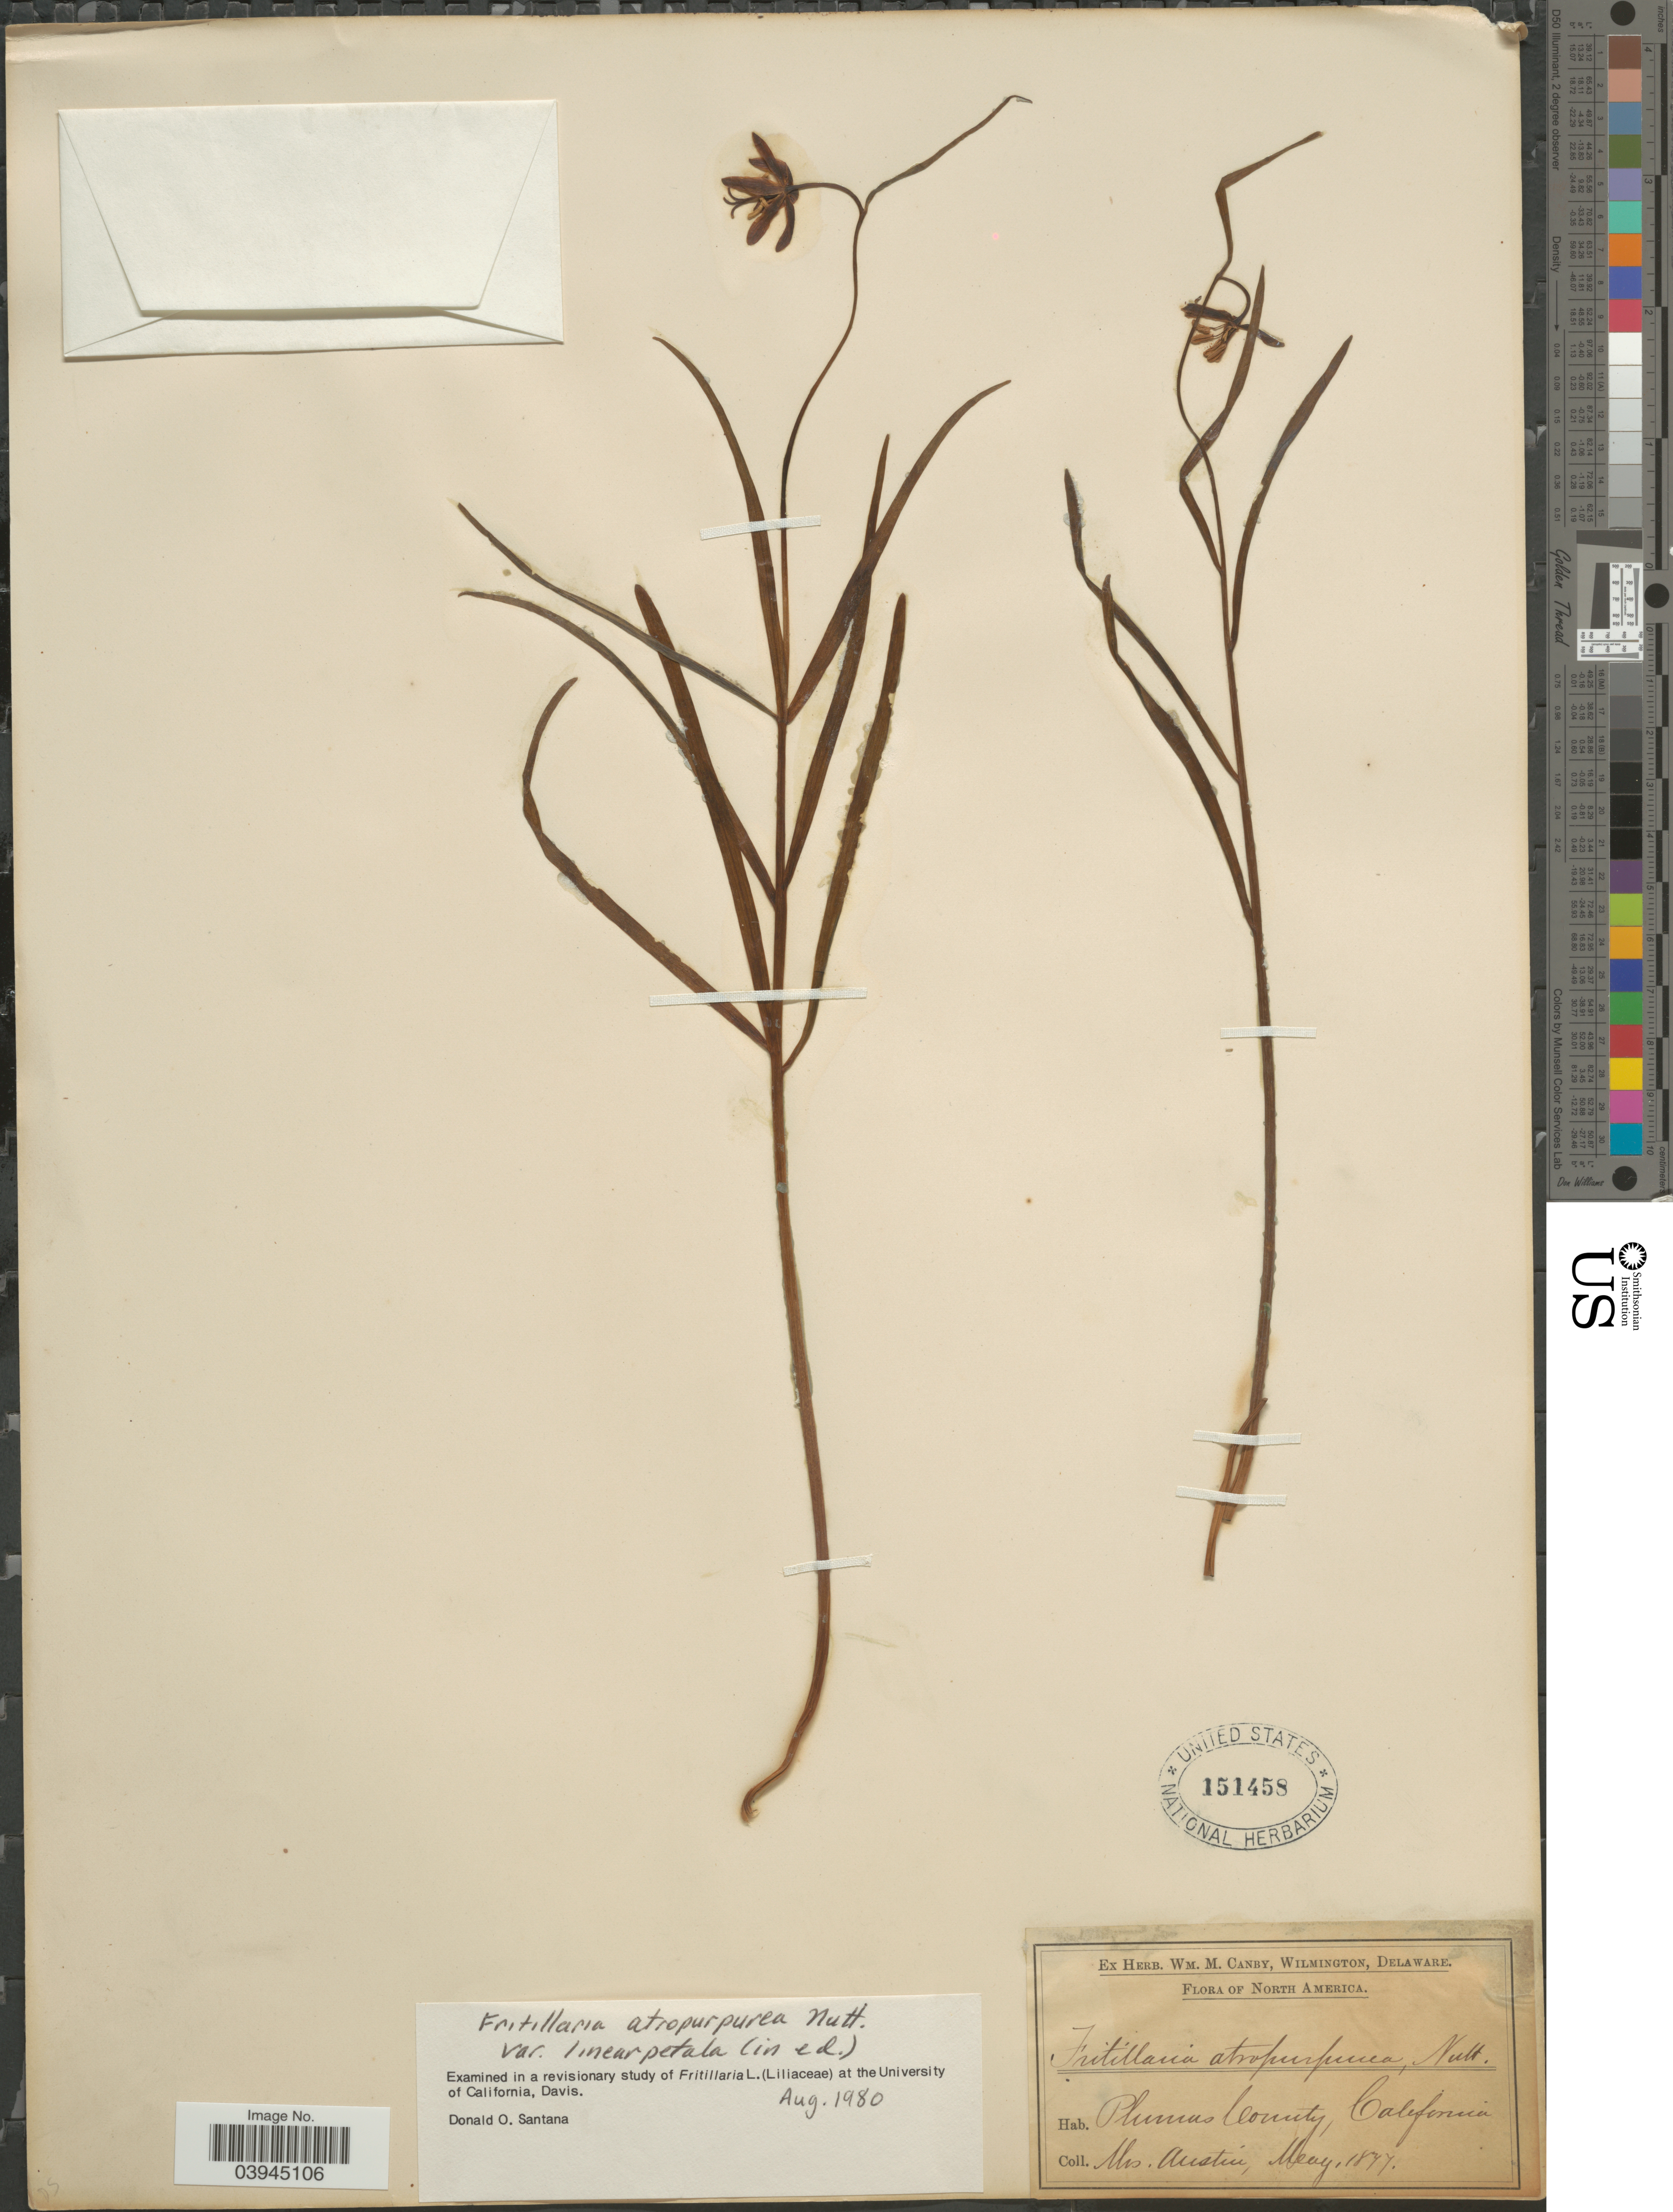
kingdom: Plantae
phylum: Tracheophyta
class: Liliopsida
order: Liliales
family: Liliaceae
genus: Fritillaria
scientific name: Fritillaria atropurpurea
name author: Nutt.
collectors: Austin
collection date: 1877-05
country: United States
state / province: California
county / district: Plumas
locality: Plumas County.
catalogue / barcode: US 151458